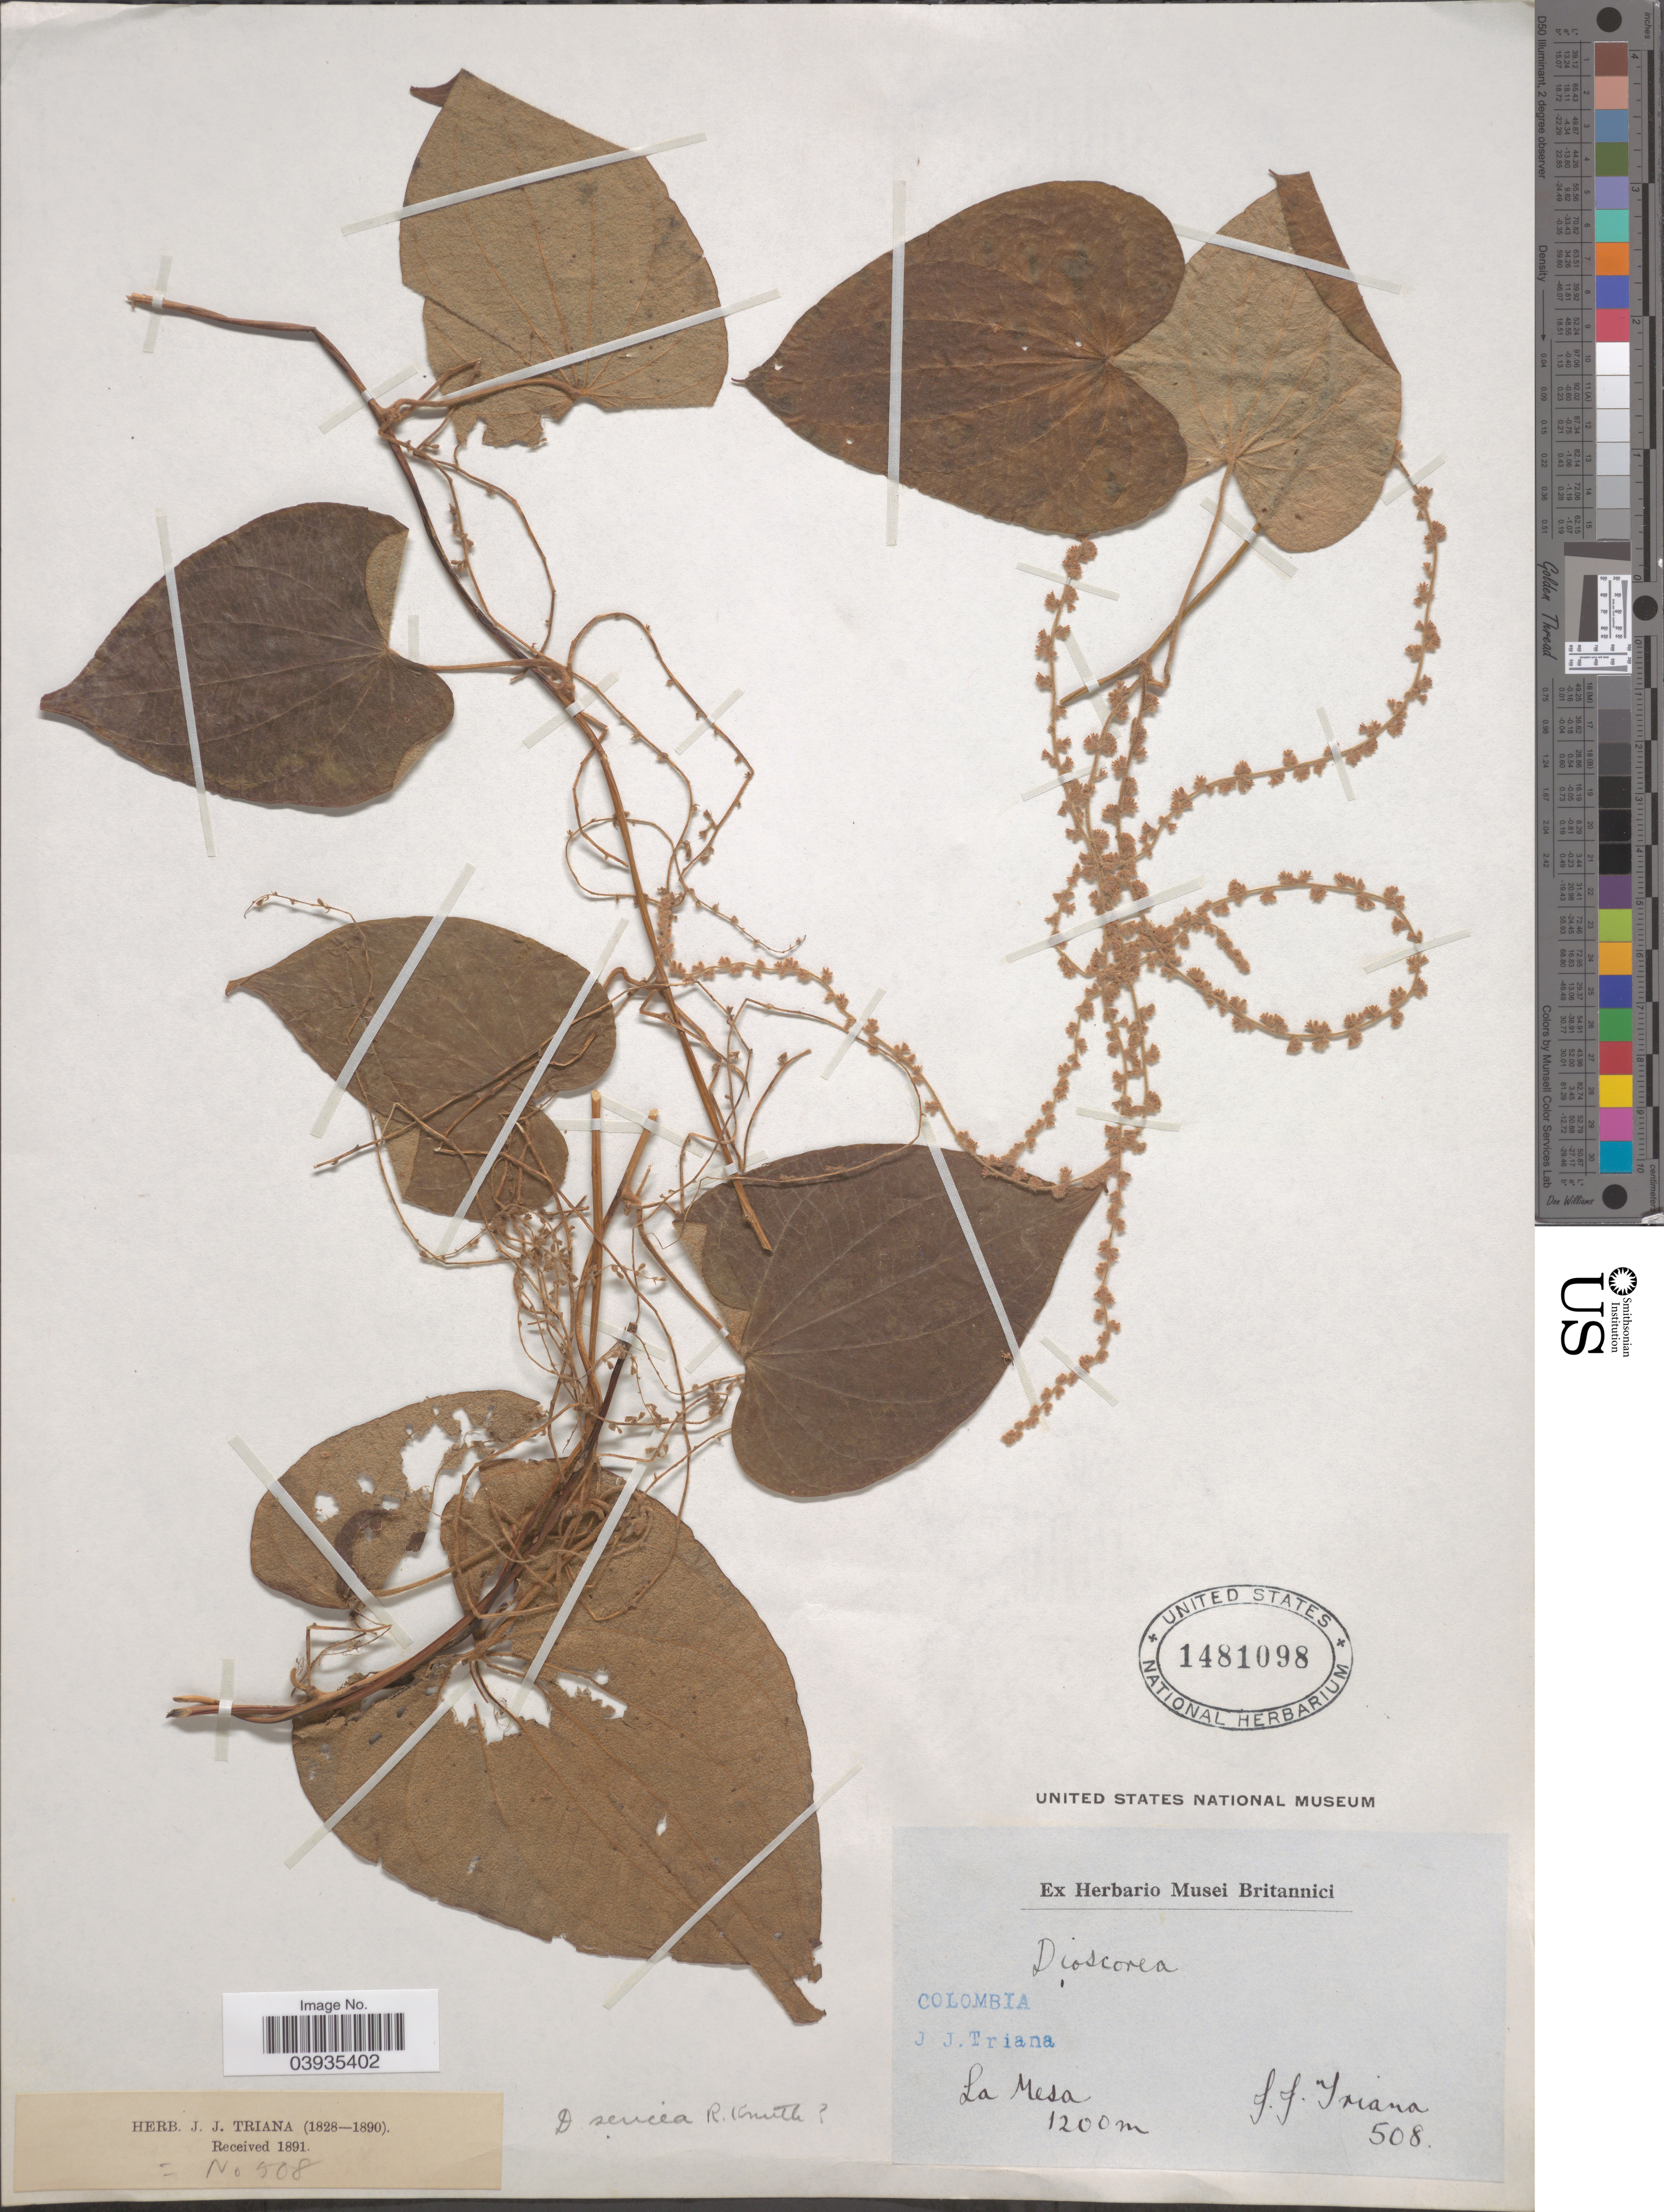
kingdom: Plantae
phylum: Tracheophyta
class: Liliopsida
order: Dioscoreales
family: Dioscoreaceae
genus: Dioscorea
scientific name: Dioscorea sericea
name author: R. Knuth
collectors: J. J. Triana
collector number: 508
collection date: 1828/1890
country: Colombia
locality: La Mesa.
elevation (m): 1200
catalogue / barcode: US 1481098